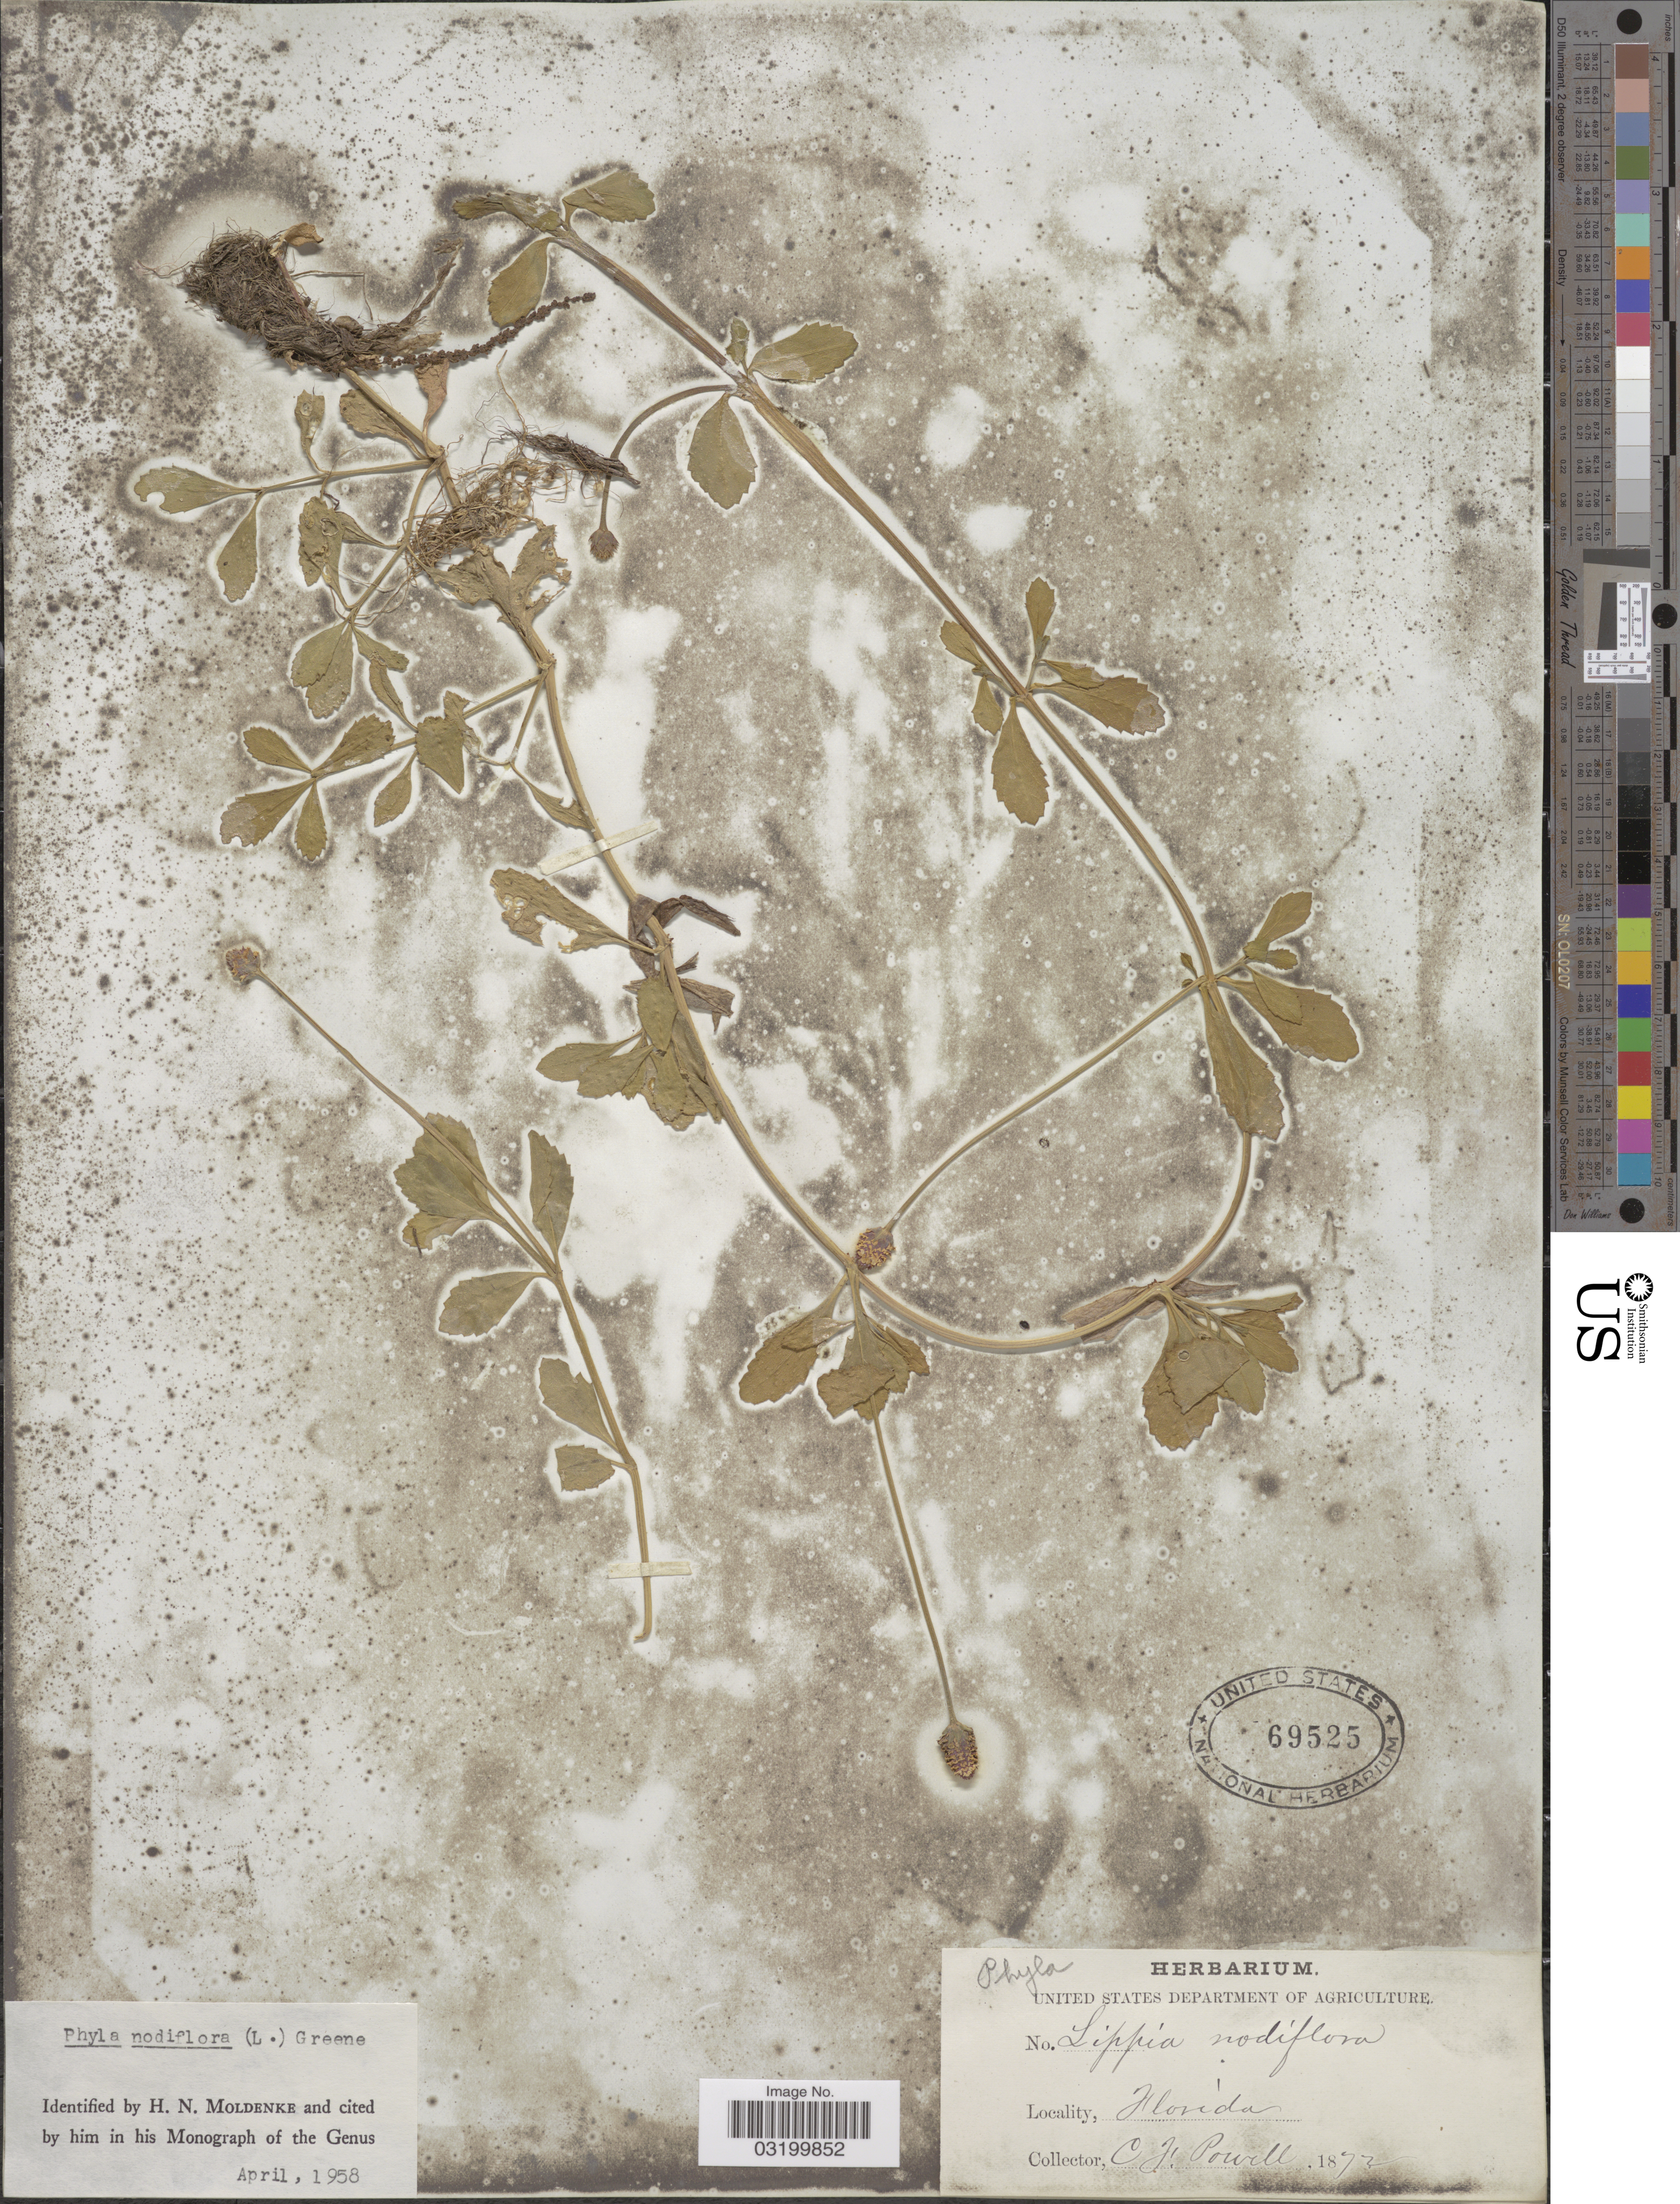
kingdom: Plantae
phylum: Tracheophyta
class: Magnoliopsida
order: Lamiales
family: Verbenaceae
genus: Phyla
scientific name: Phyla nodiflora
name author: (L.) Greene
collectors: C. F. Powell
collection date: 1872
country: United States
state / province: Florida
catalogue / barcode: US 69525